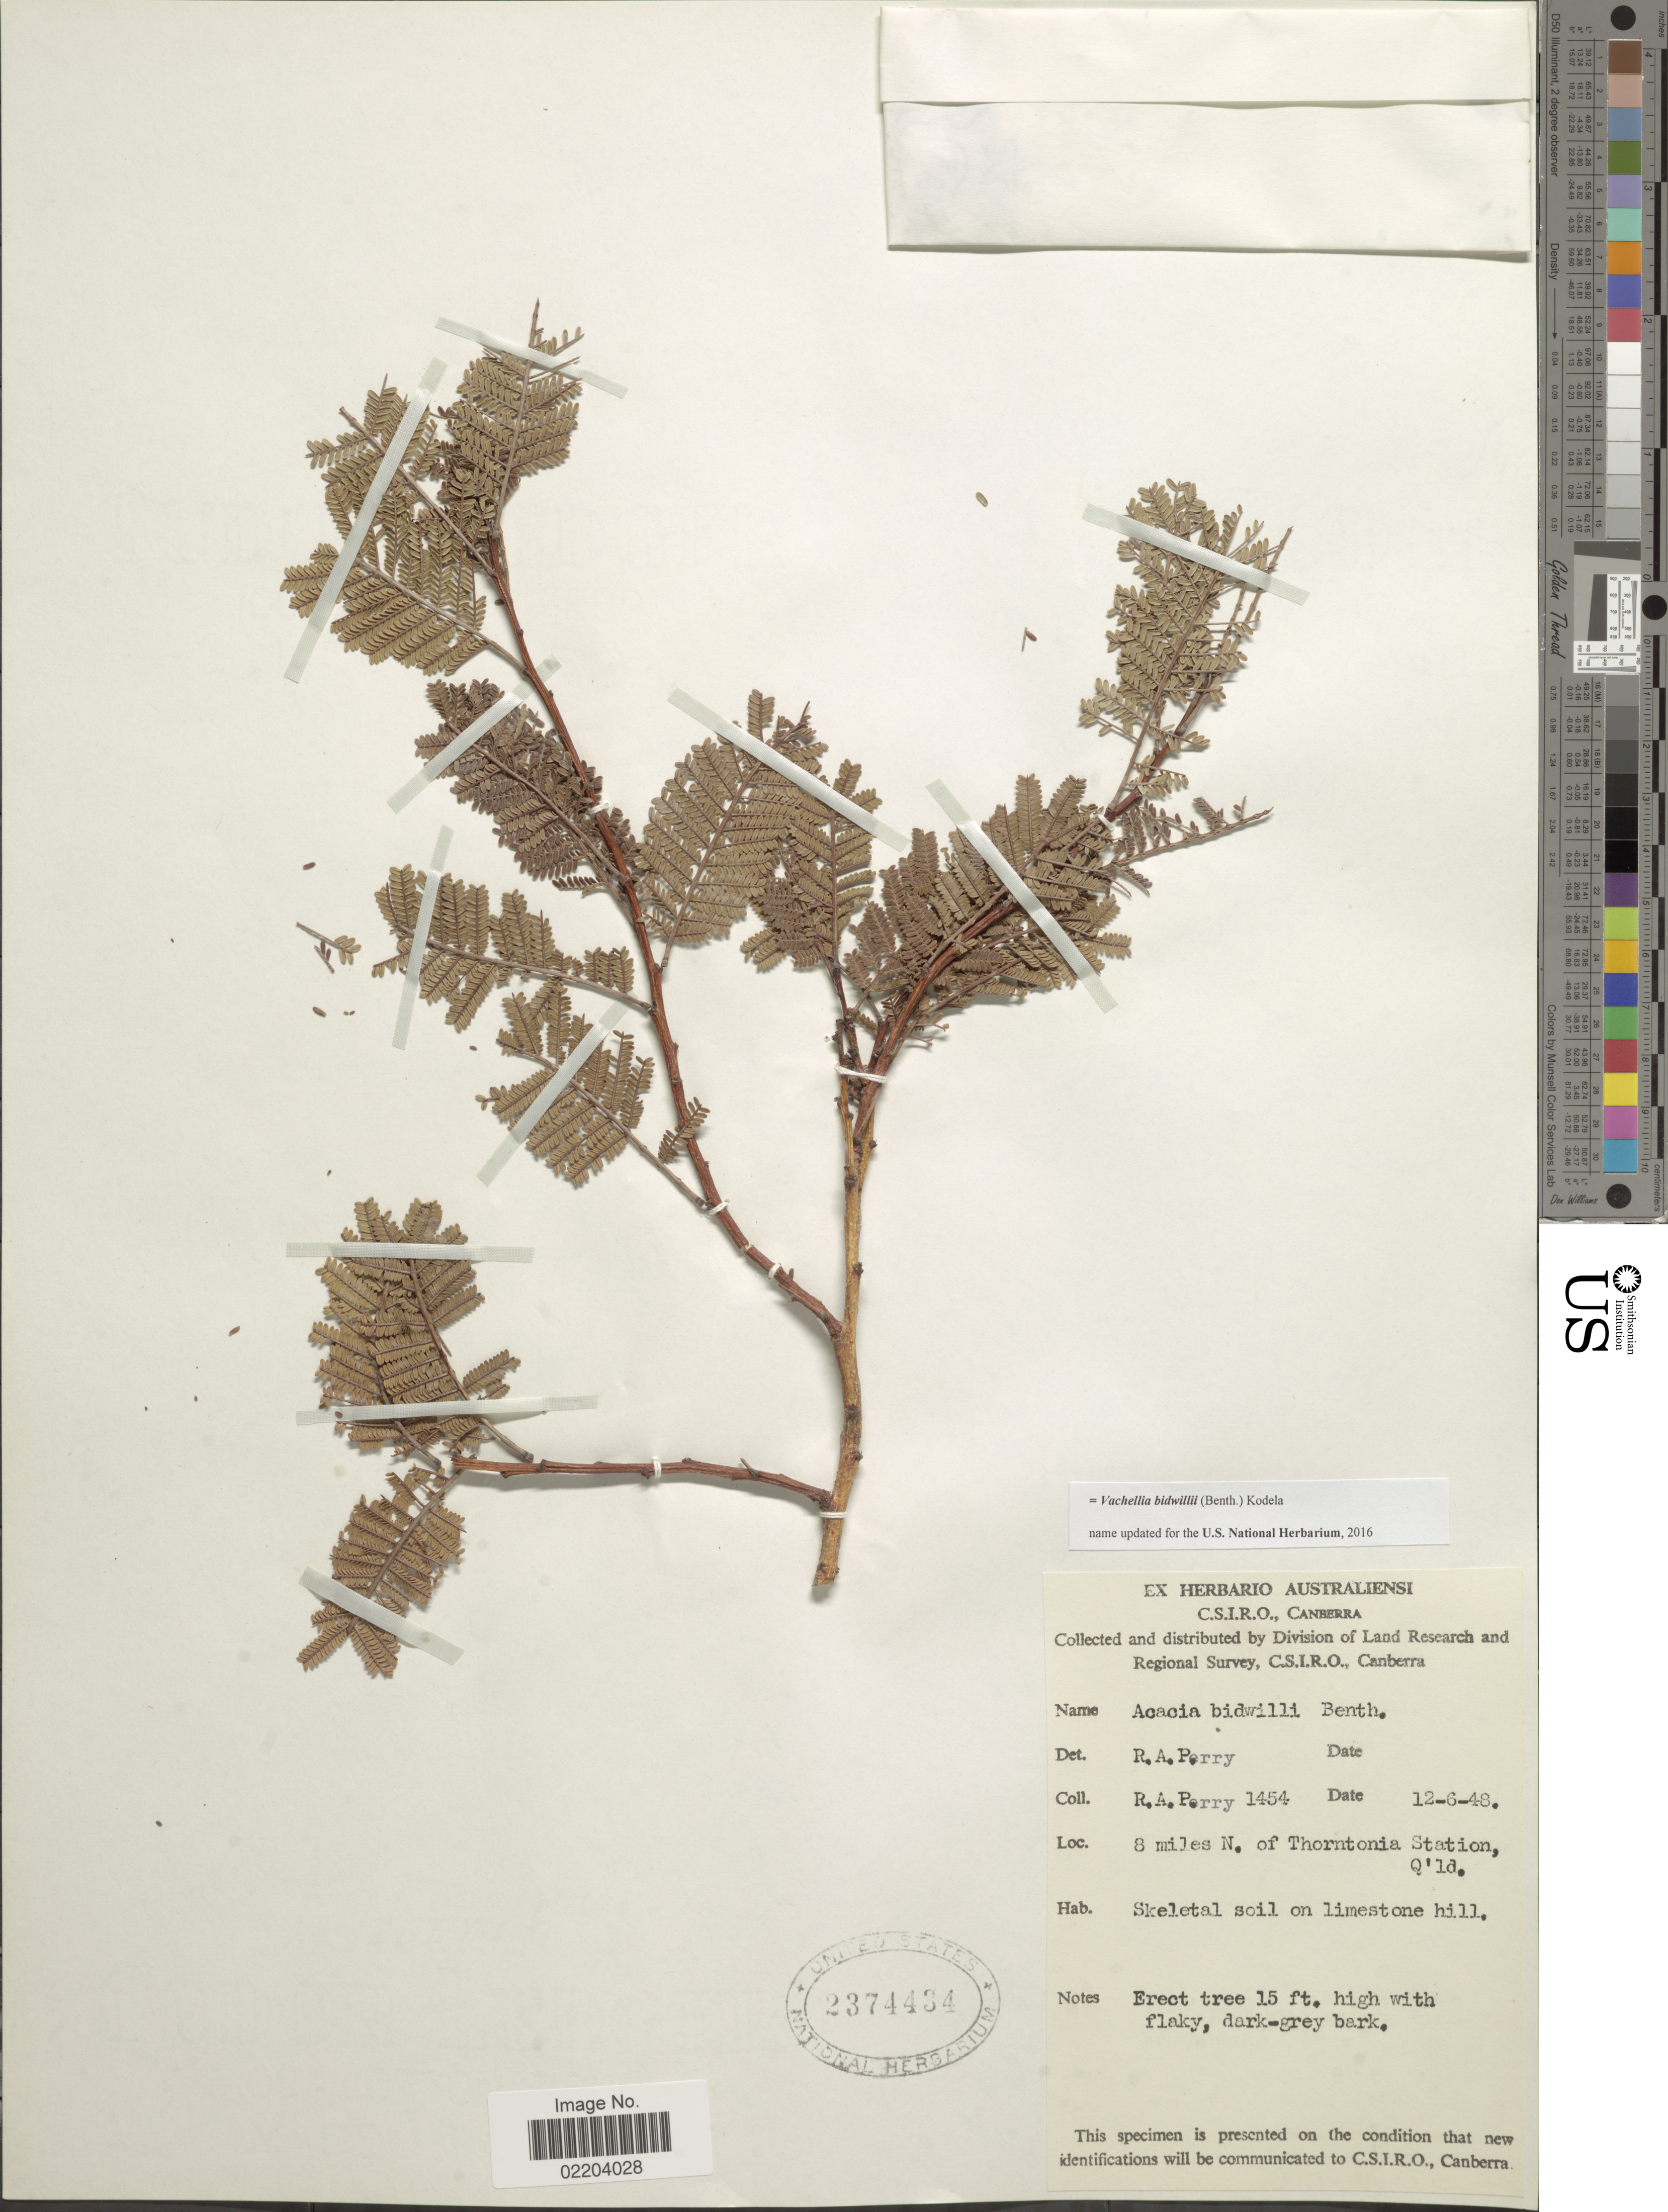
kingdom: Plantae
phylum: Tracheophyta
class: Magnoliopsida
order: Fabales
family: Fabaceae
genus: Vachellia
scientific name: Vachellia bidwellii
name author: (Benth.) Kodela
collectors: Perry, R. A.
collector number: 1454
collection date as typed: Transcribed d/m/y: 12/6/48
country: Australia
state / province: Queensland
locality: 8 miles N. of Thorntonia Station, Q'ld.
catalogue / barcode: US 2374434